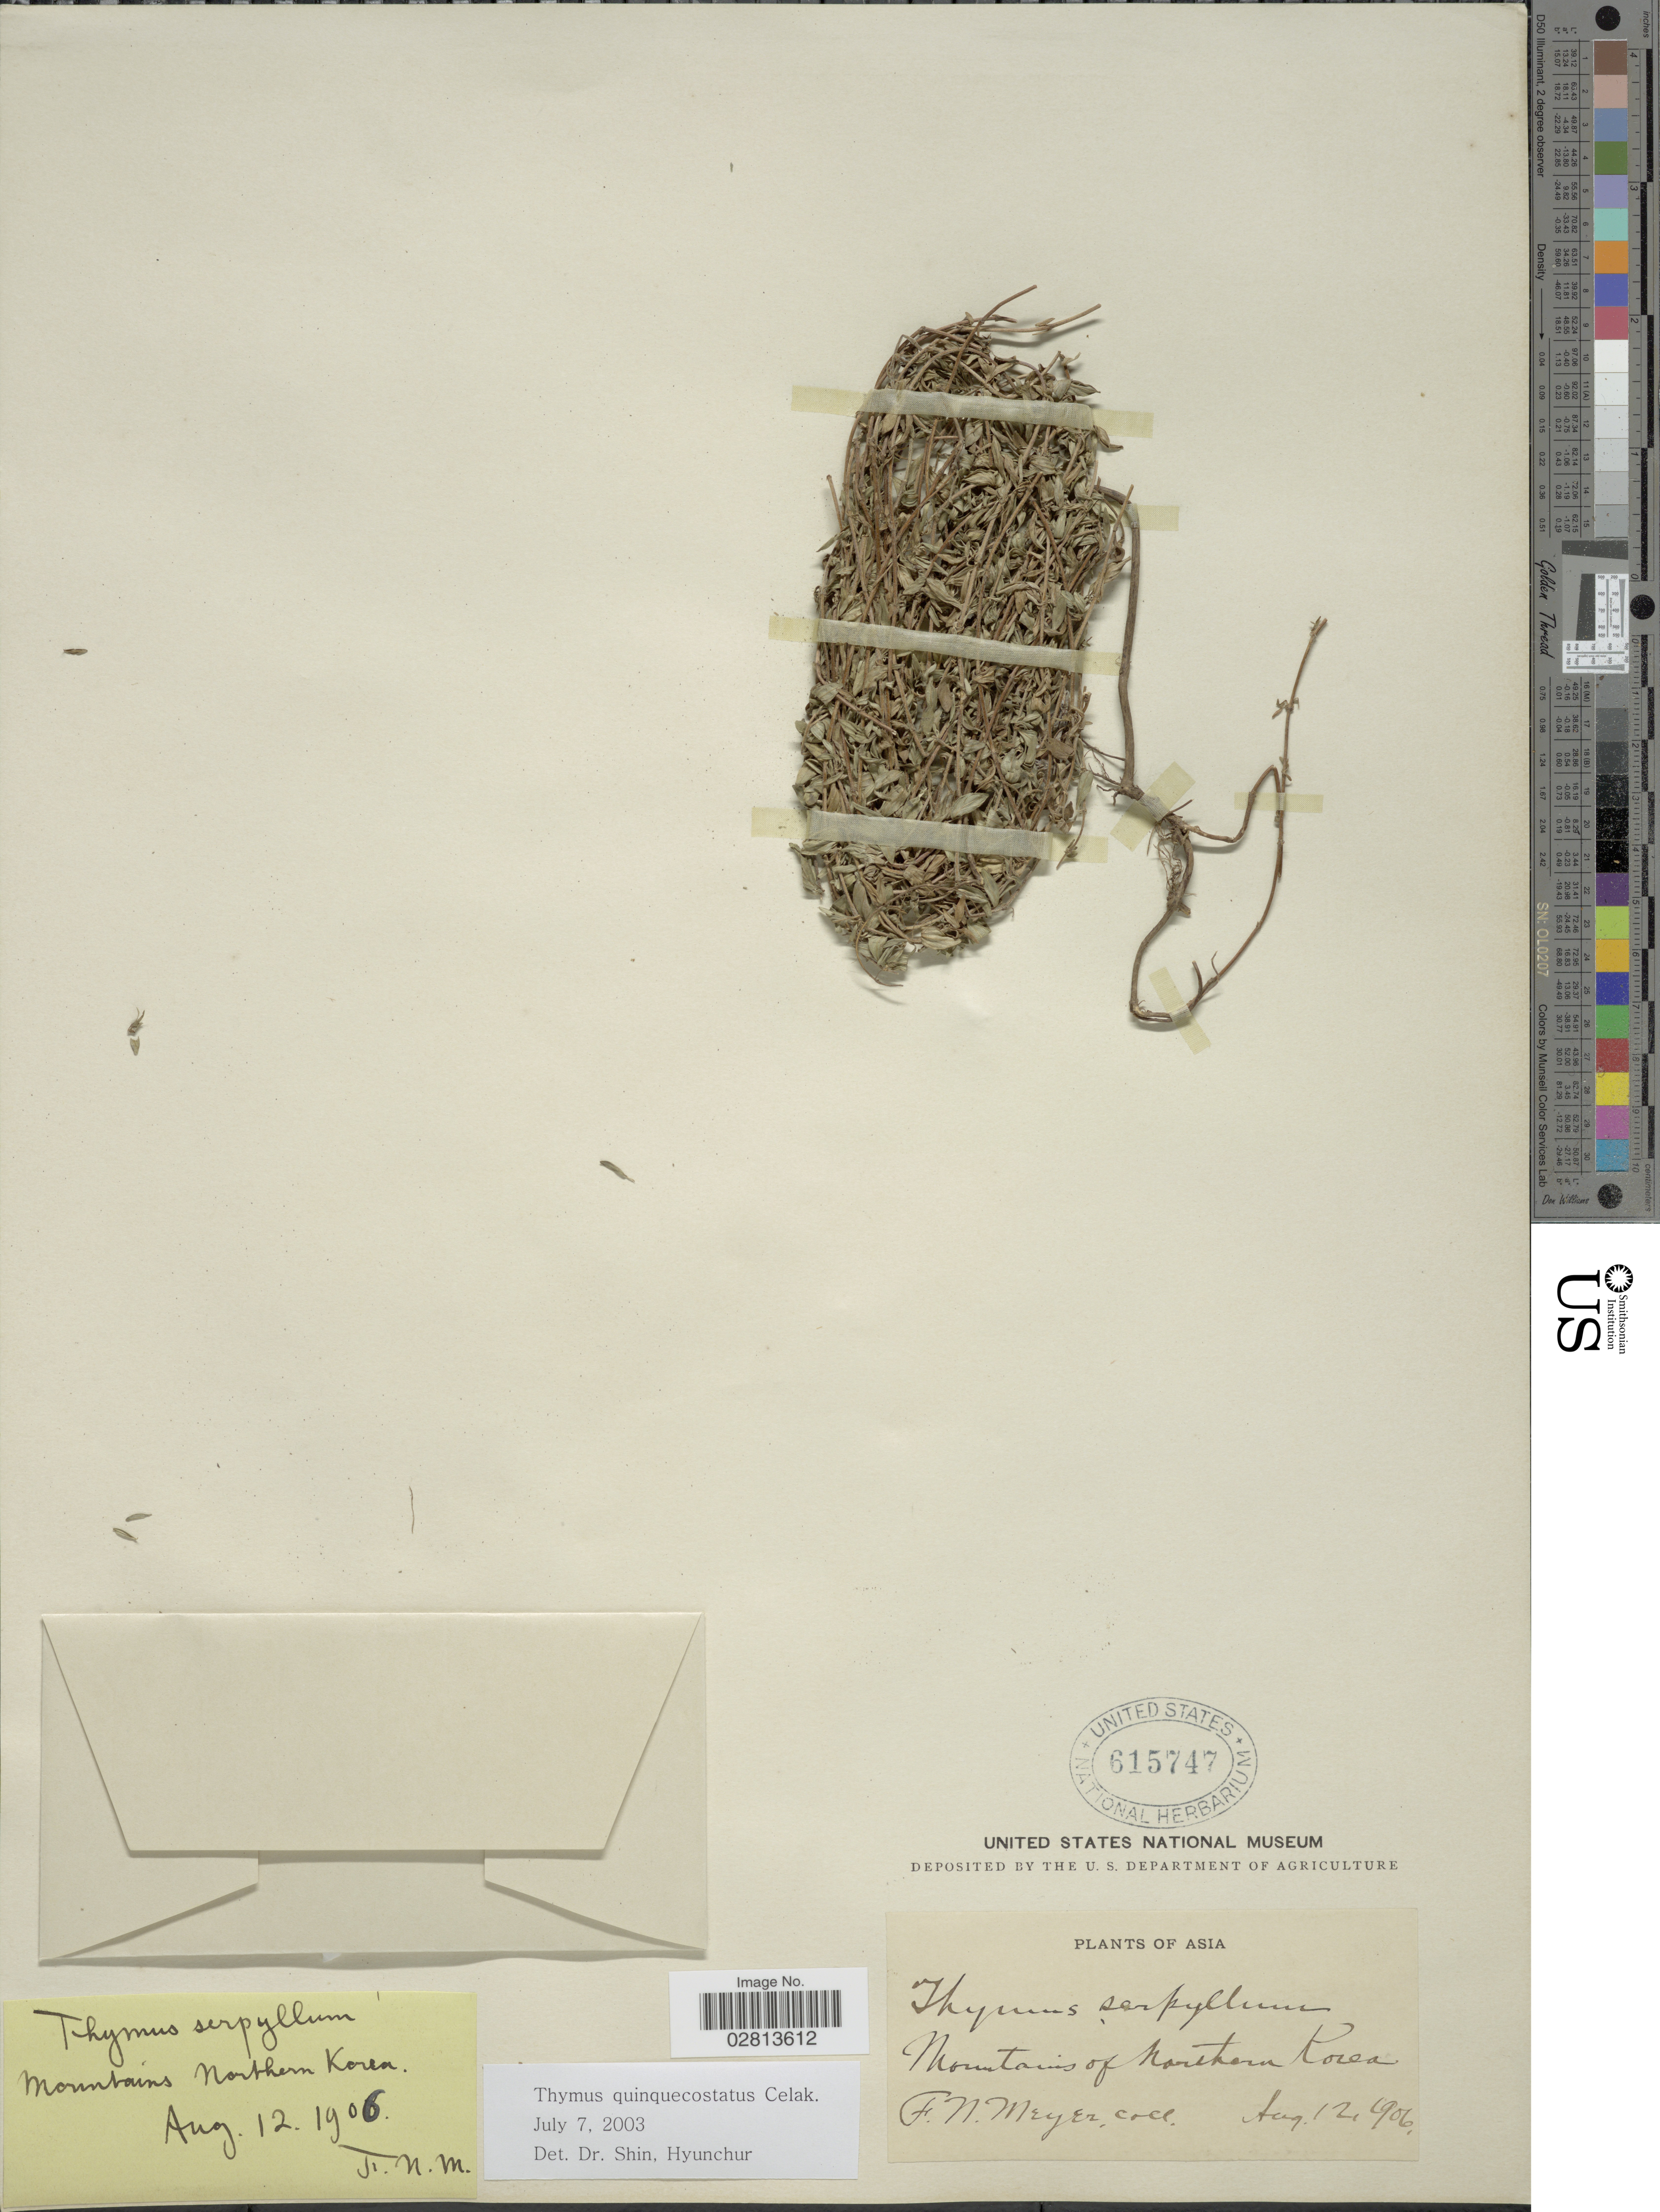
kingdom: Plantae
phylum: Tracheophyta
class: Magnoliopsida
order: Lamiales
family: Lamiaceae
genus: Thymus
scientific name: Thymus quinquecostatus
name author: Čelak.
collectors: F. N. Meyer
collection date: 1906-08-12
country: North Korea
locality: Mountains of Northern Korea. Asia.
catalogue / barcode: US 615747